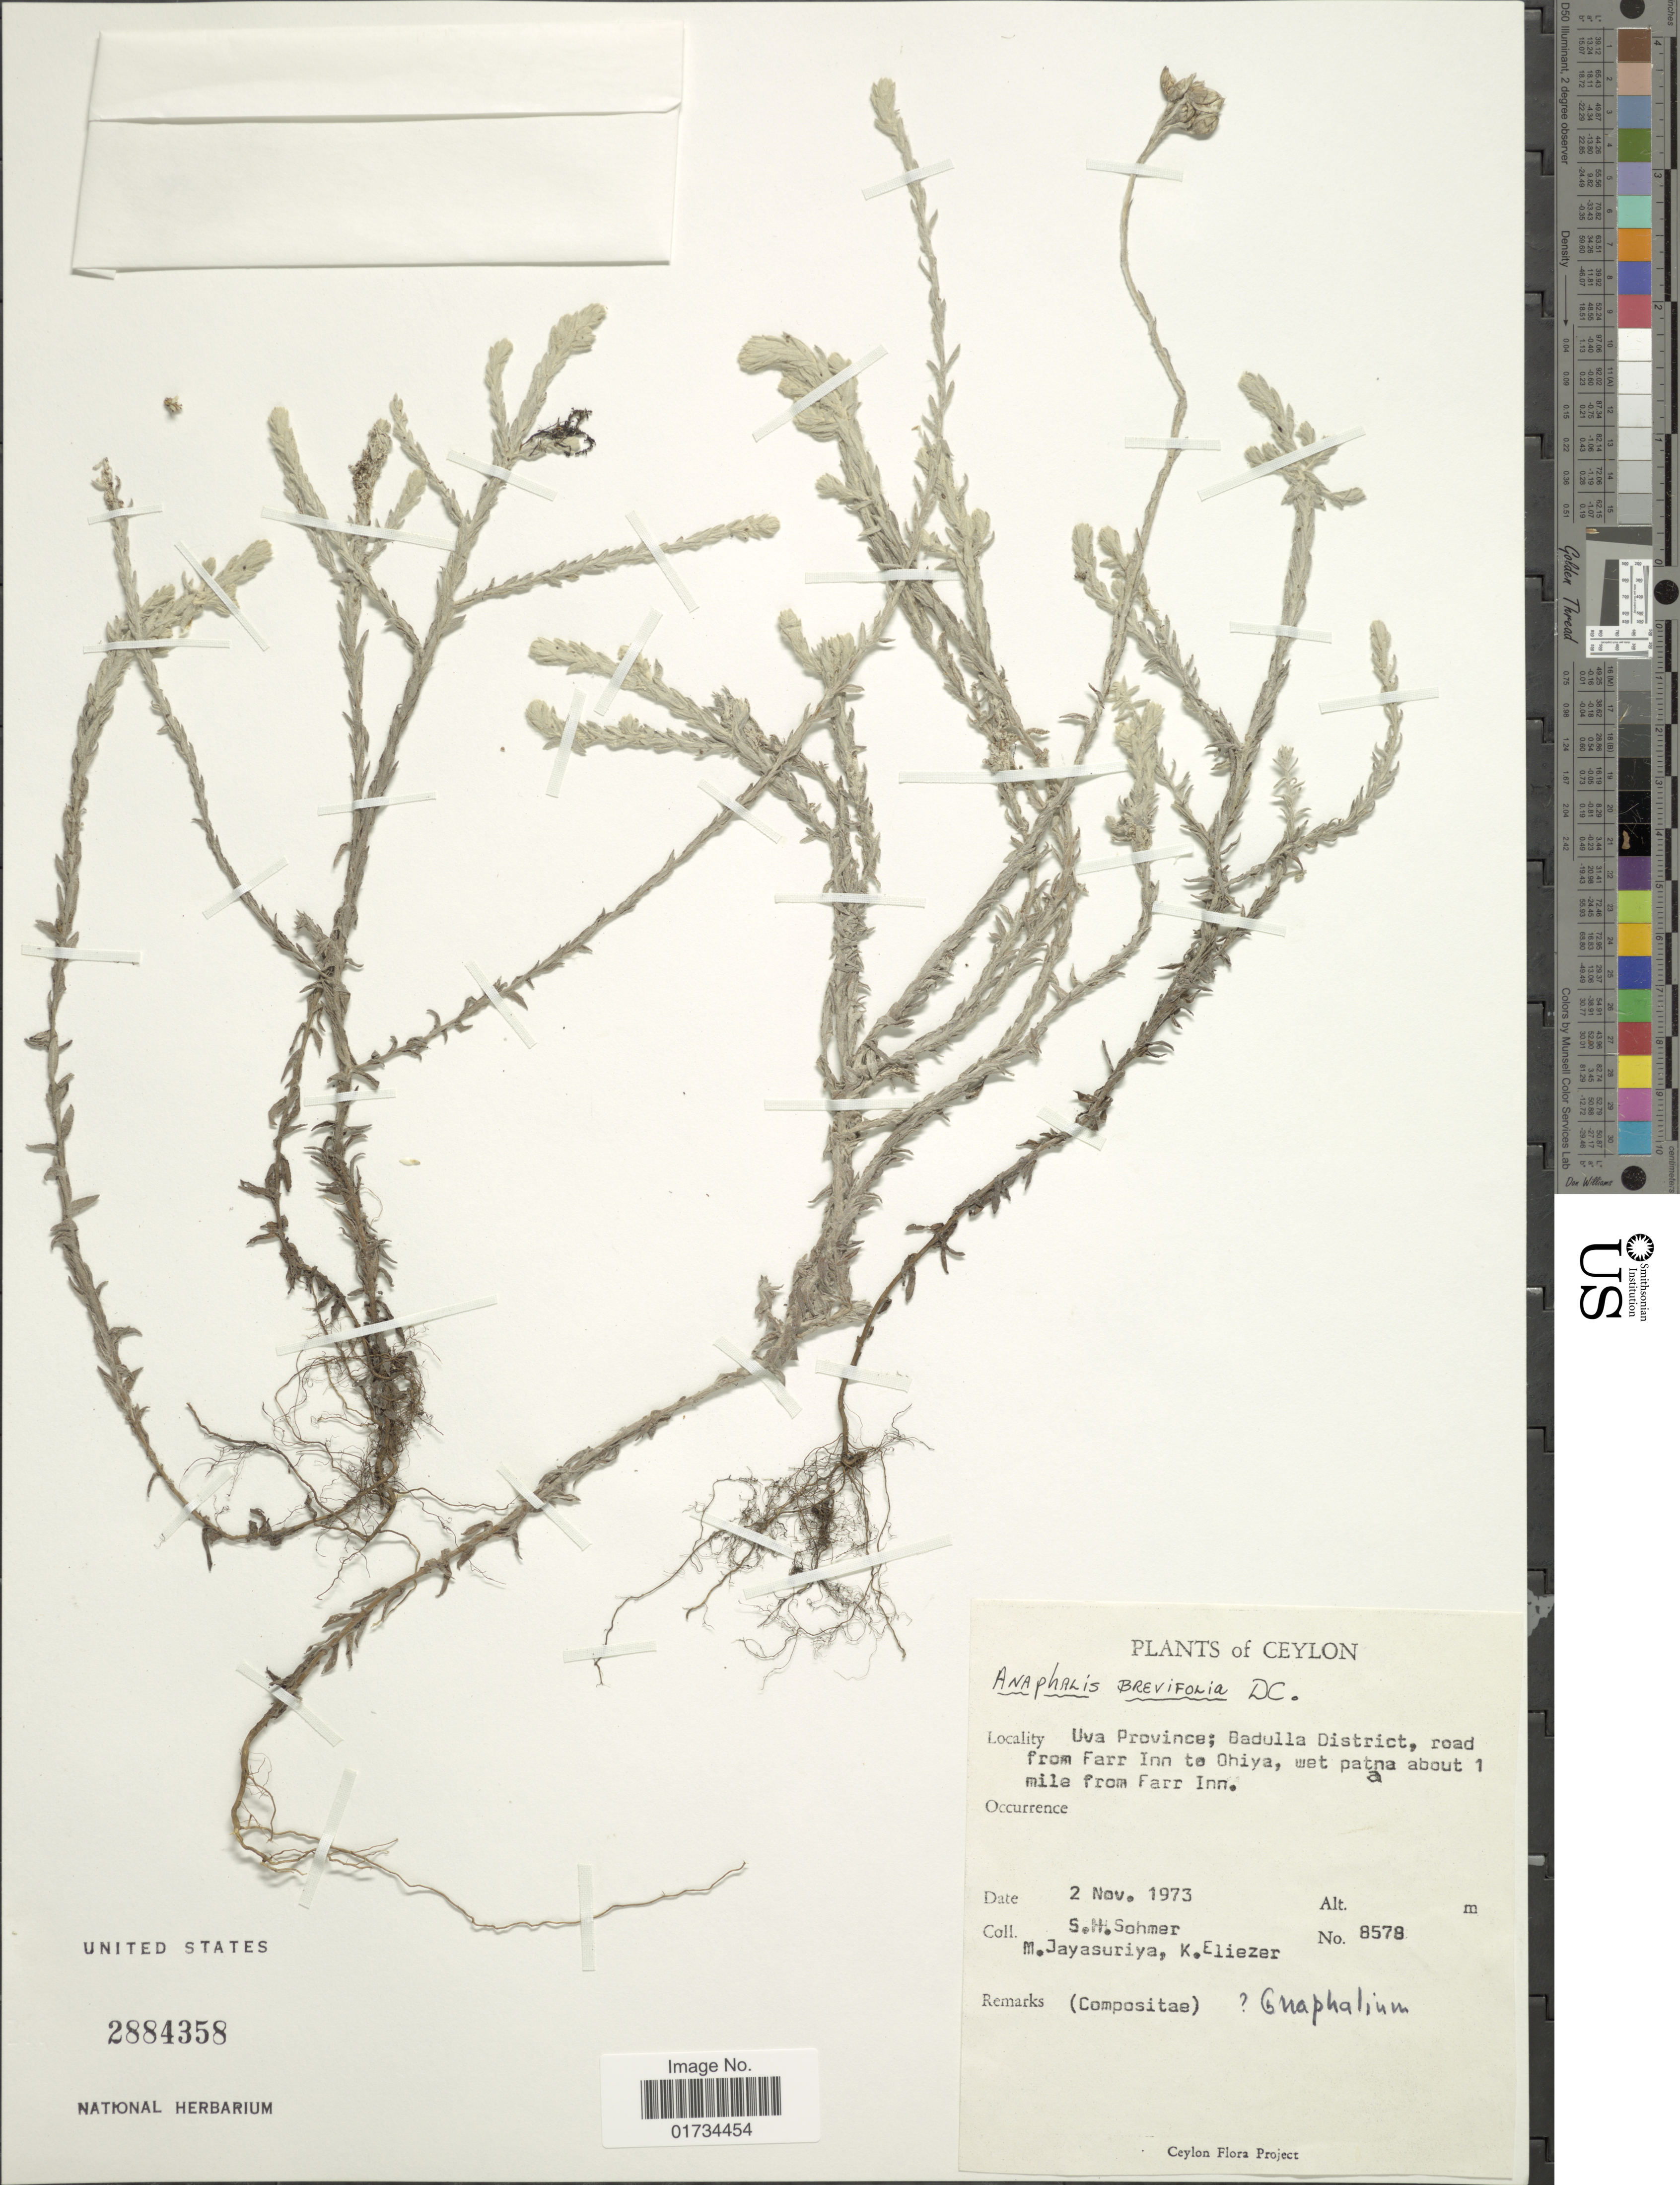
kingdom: Plantae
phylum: Tracheophyta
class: Magnoliopsida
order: Asterales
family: Asteraceae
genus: Anaphalis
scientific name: Anaphalis brevifolia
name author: DC.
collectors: S. H. Sohmer, M. Jayasuriya & K. Eliezer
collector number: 8578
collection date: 1973-11-02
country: Sri Lanka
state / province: Uva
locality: Ceylon. Uva Province; Badulla District, road from Farr Inn to Ohiya, wet patna about 1 mile from Farr Inn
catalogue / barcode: US 2884358